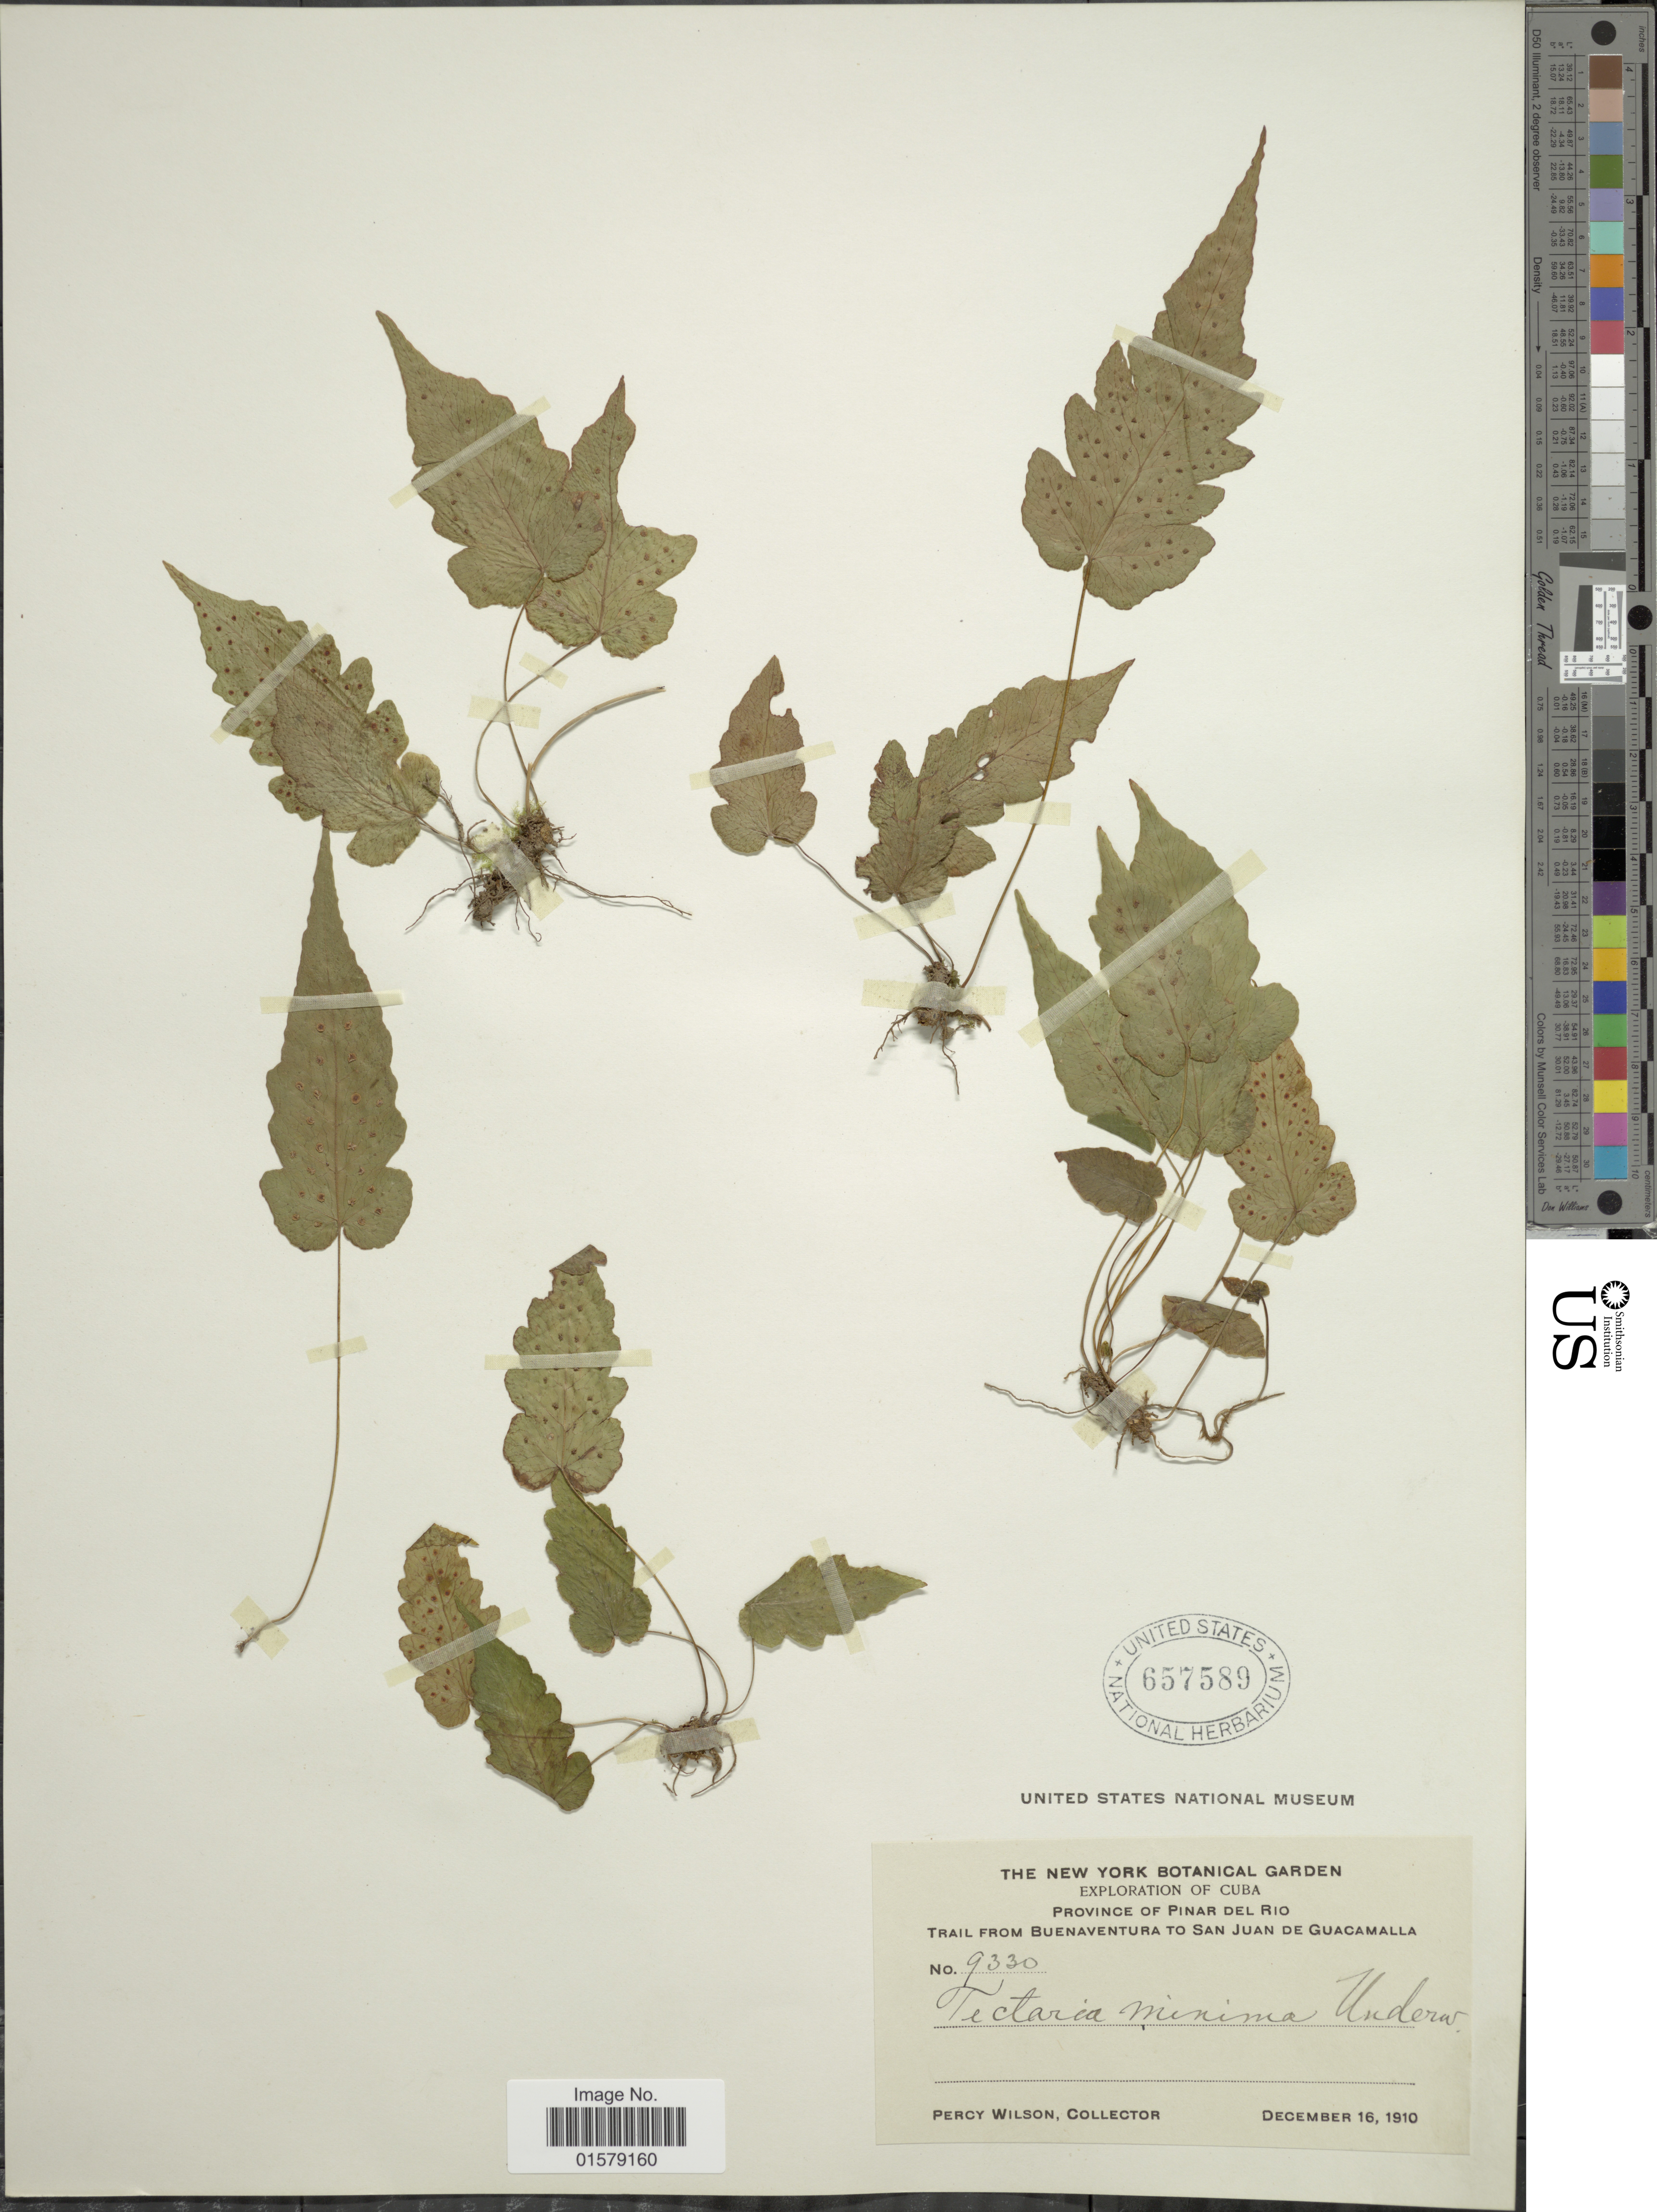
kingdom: Plantae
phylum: Tracheophyta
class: Polypodiopsida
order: Polypodiales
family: Tectariaceae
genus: Tectaria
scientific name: Tectaria fimbriata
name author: (Willd.) Lourteig & Proctor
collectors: P. Wilson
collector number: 9330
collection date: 1910-12-16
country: Cuba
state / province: Pinar del Río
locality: Trail from Buenaventura to San Juan de Guacamalla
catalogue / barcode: US 657589